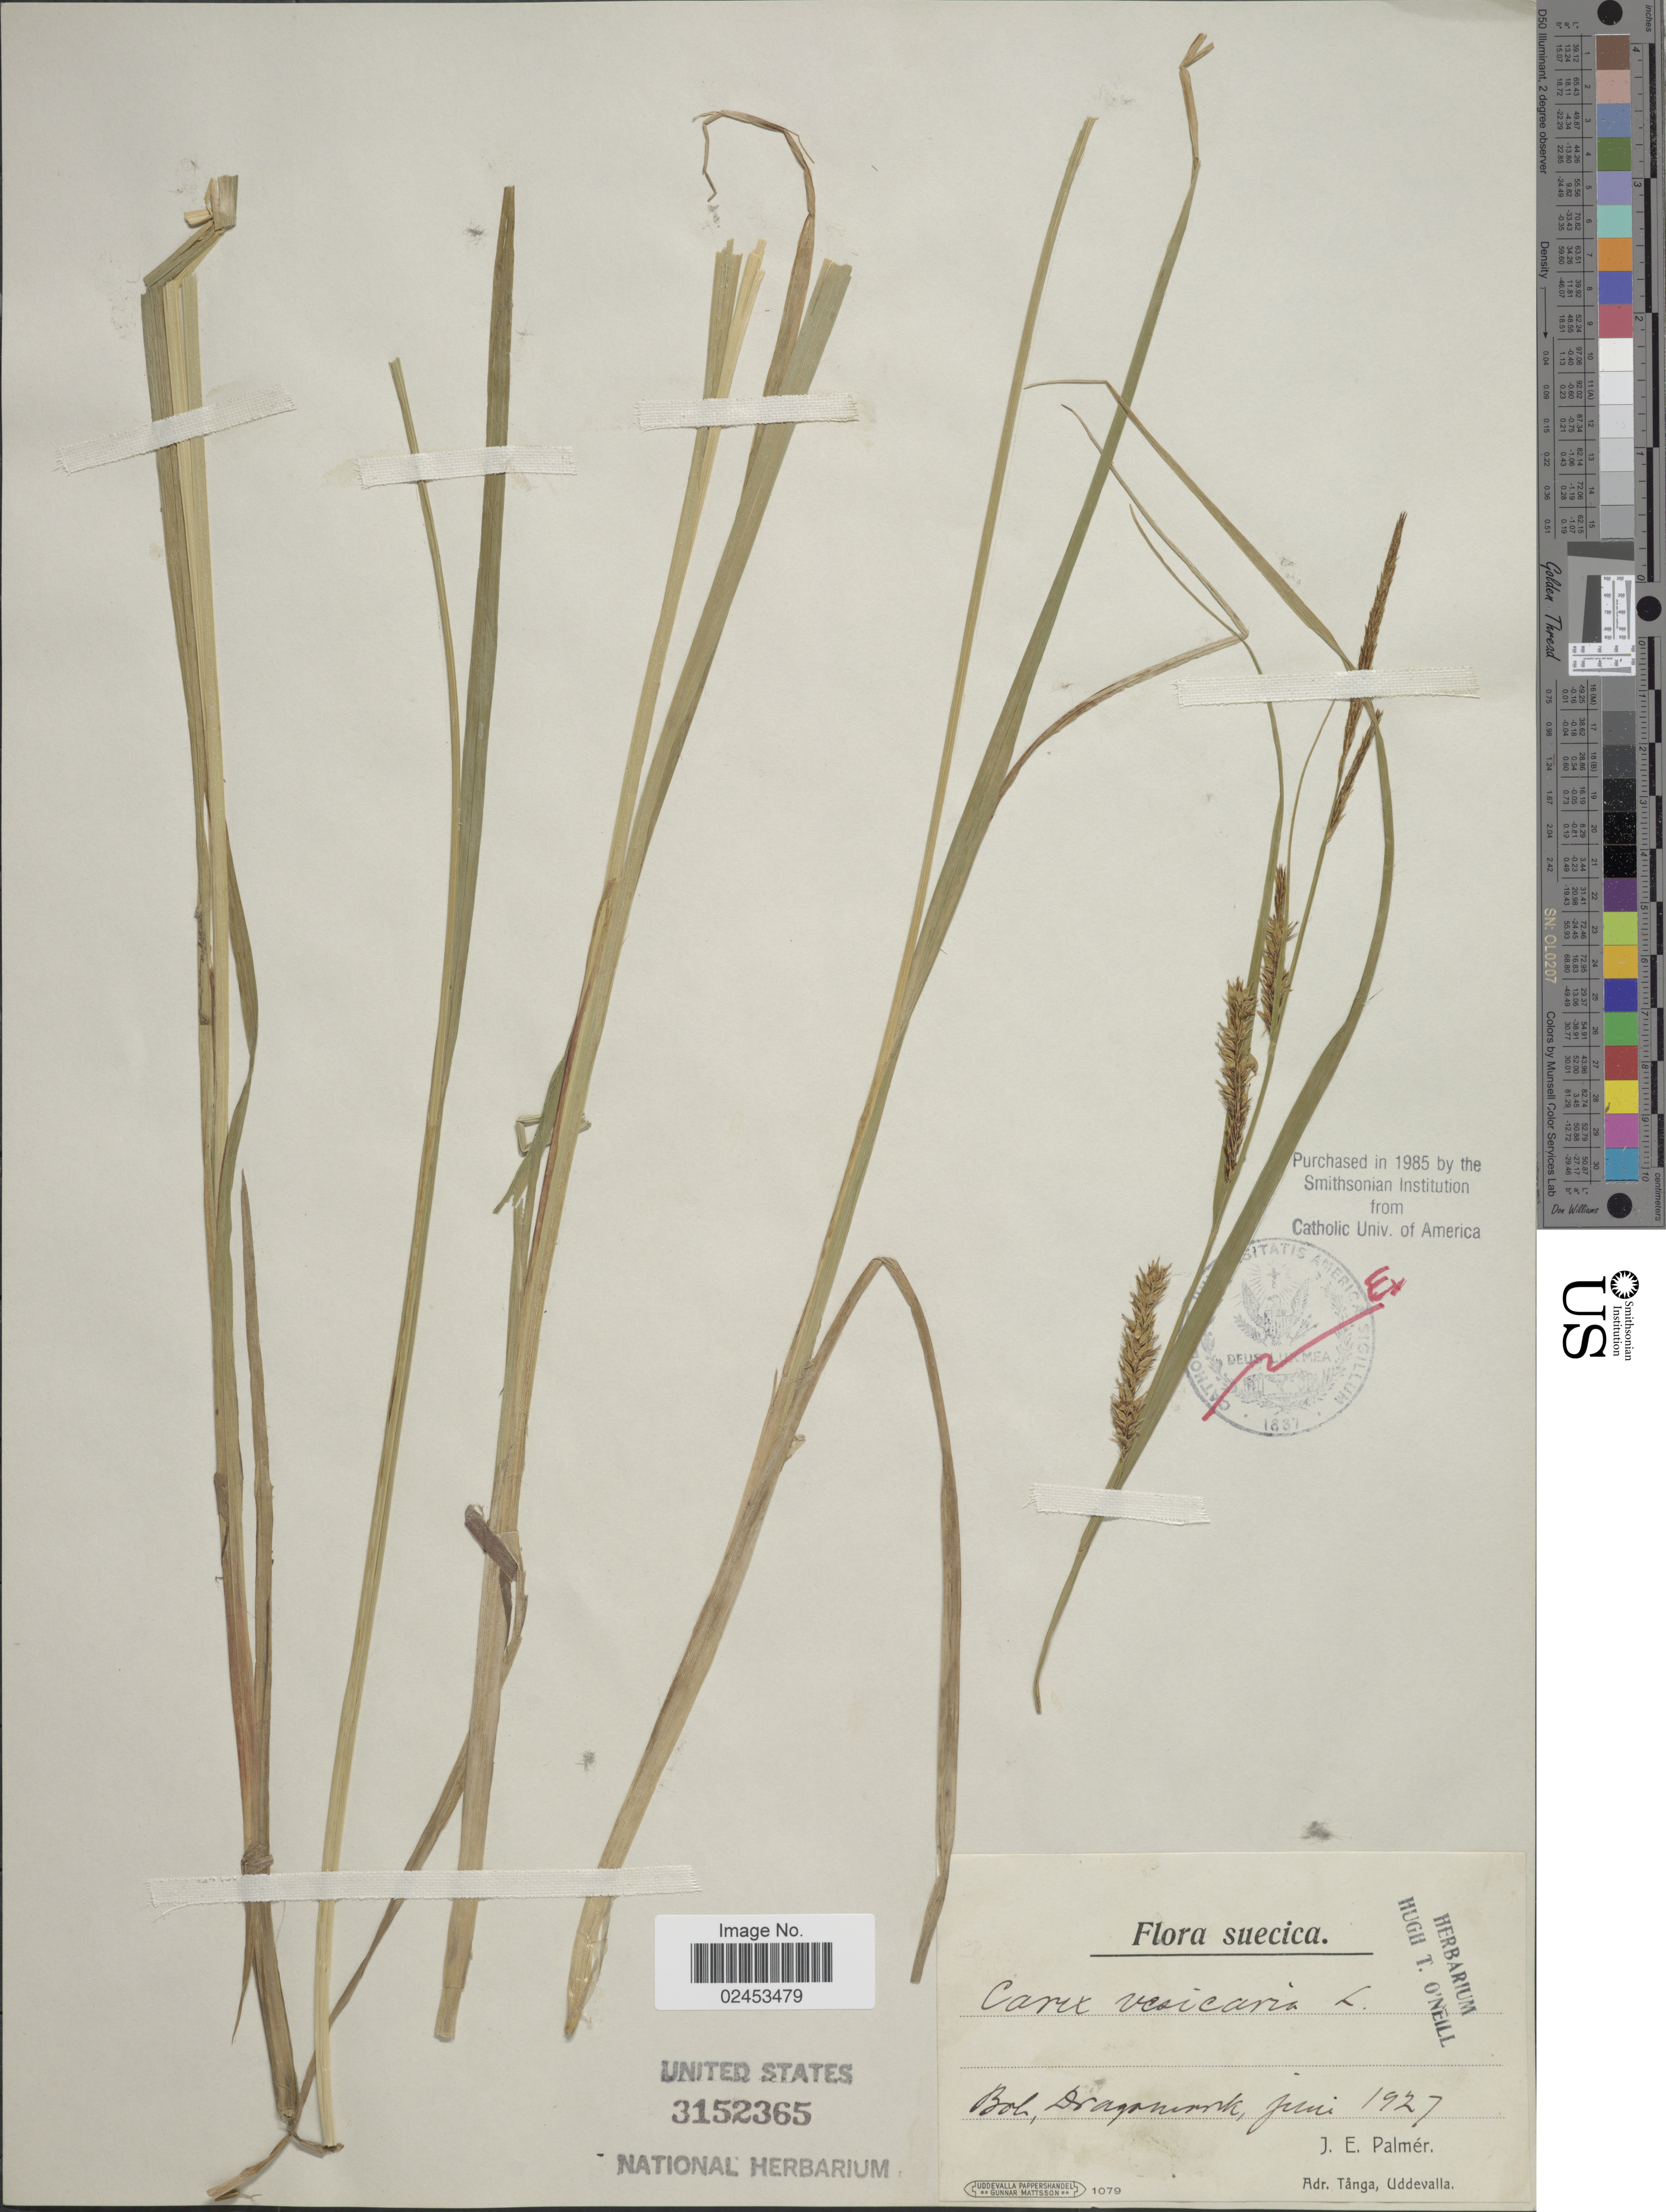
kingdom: Plantae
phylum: Tracheophyta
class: Liliopsida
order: Poales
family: Cyperaceae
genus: Carex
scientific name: Carex vesicaria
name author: L.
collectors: J. E. Palmér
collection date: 1927-06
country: Sweden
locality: Suecica, Bol, Dragan [illegible text]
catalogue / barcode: US 3152365